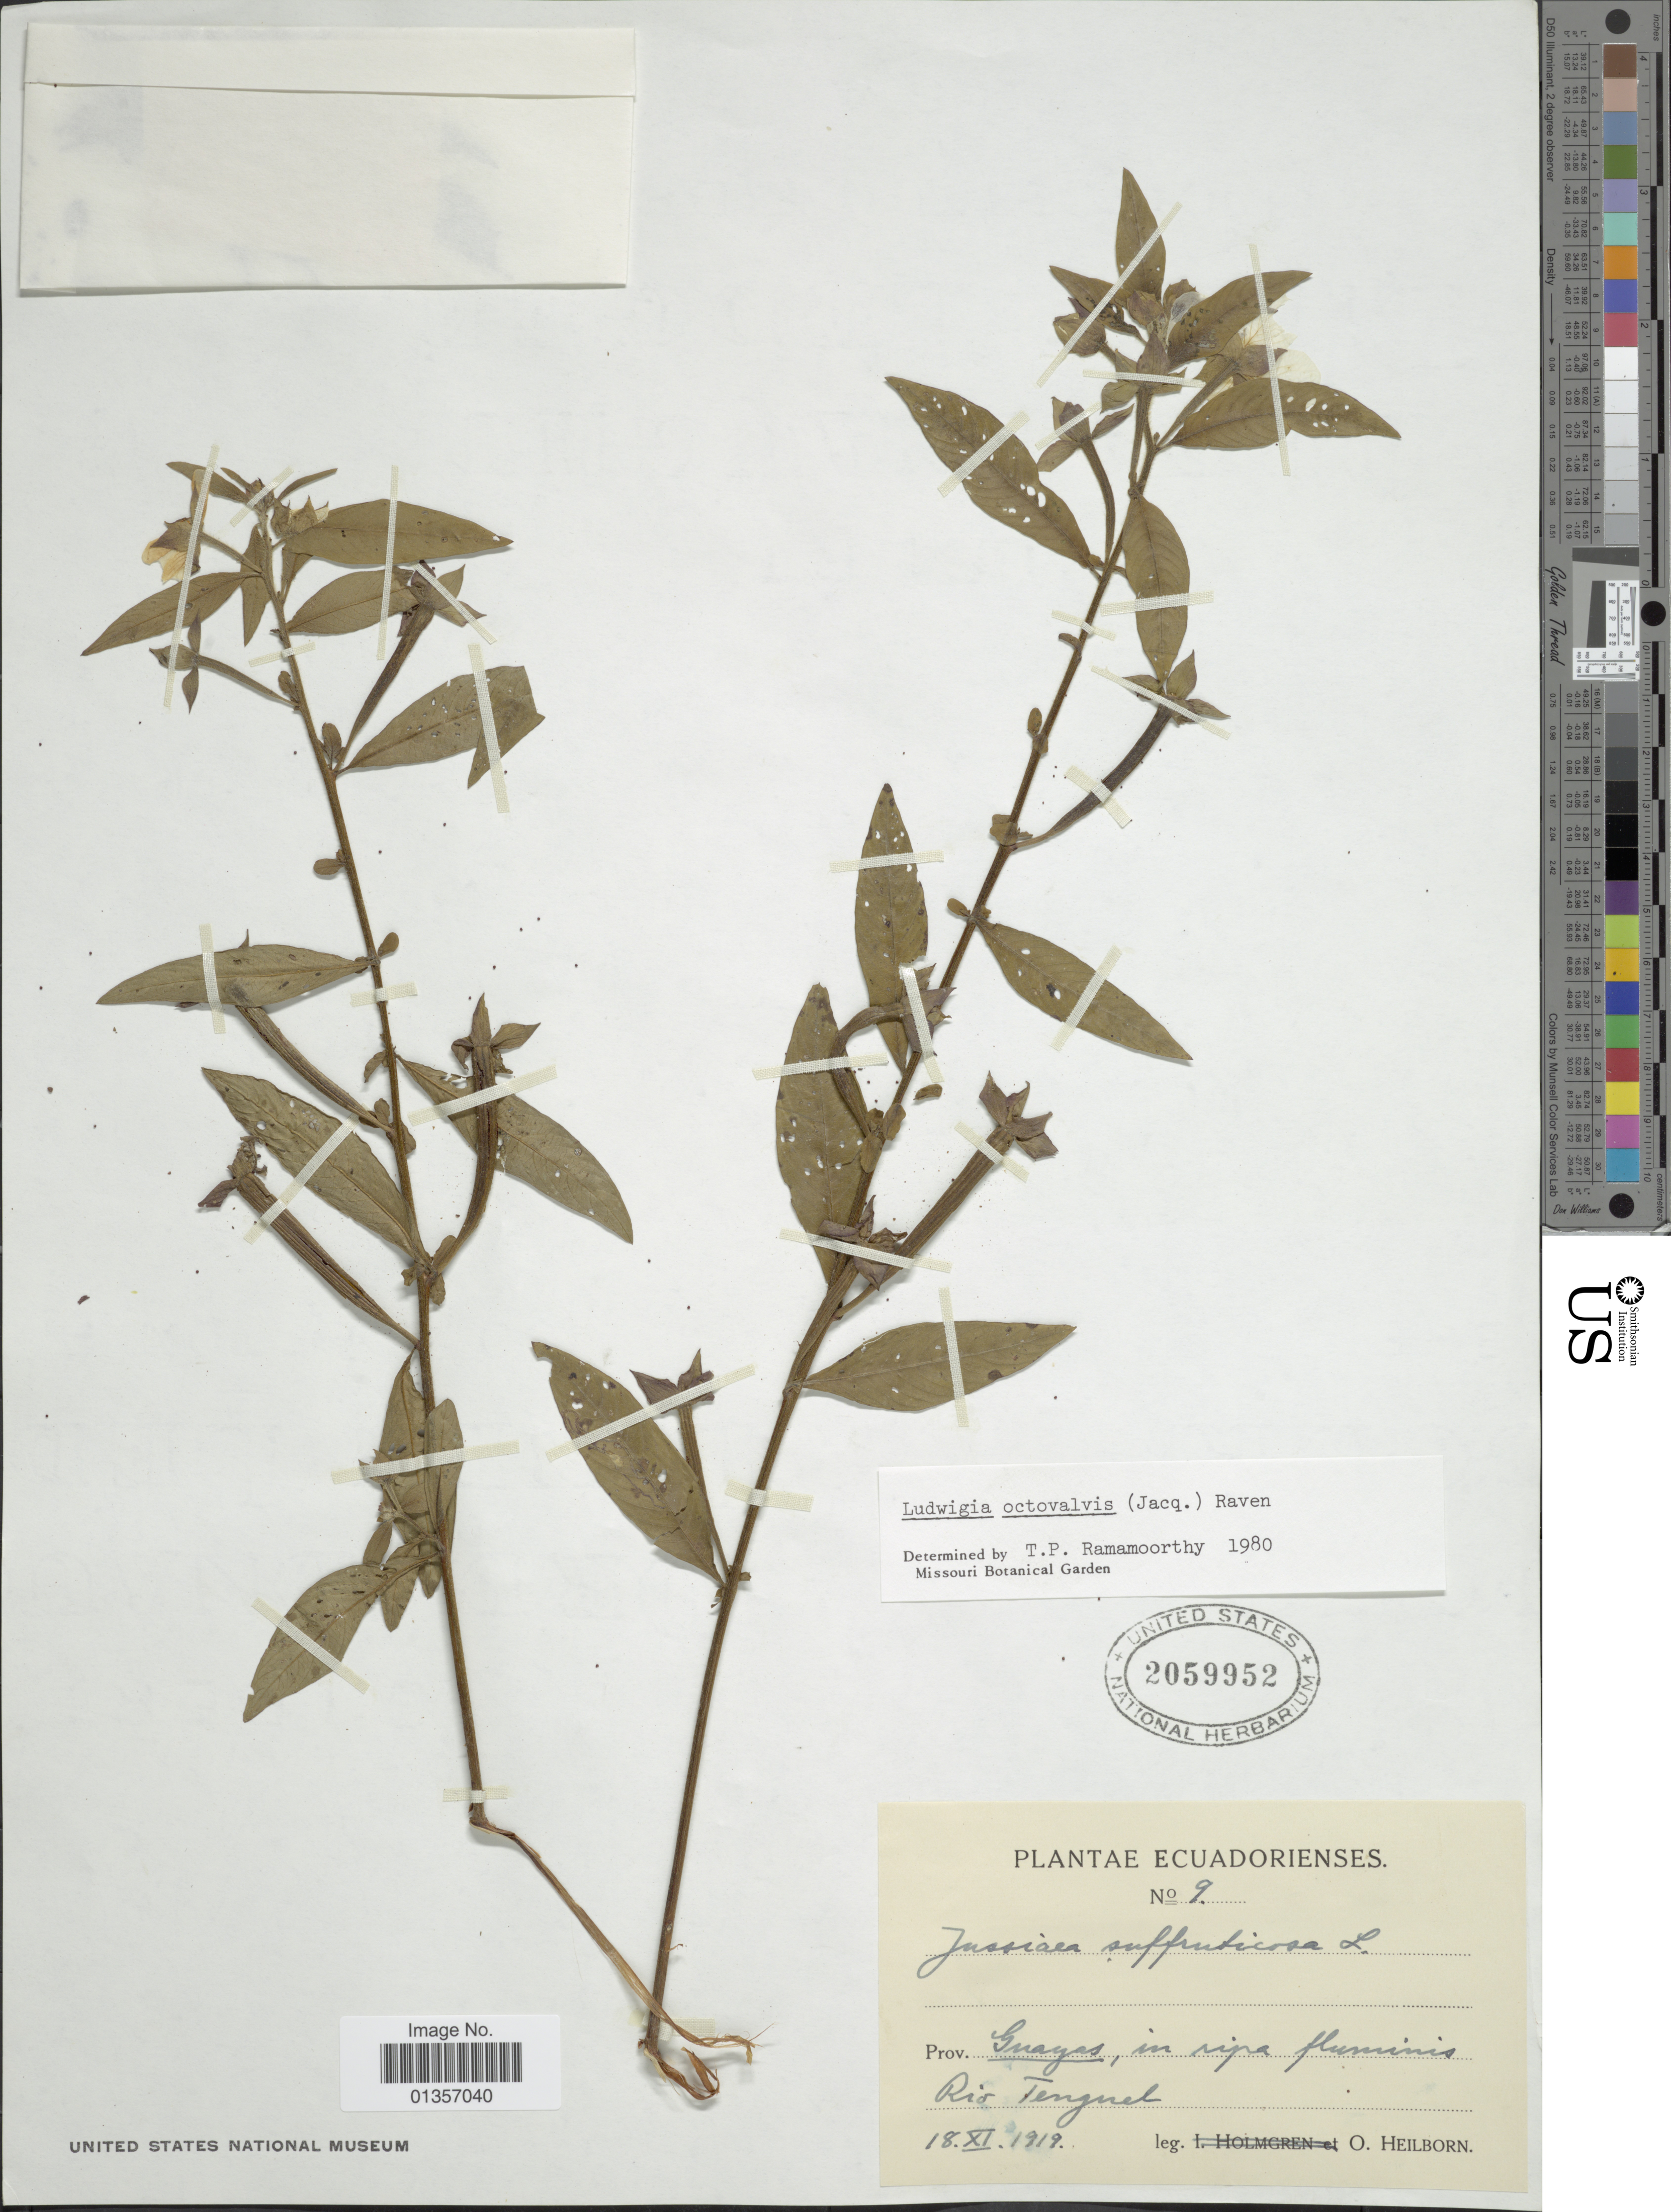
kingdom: Plantae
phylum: Tracheophyta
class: Magnoliopsida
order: Myrtales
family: Onagraceae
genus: Ludwigia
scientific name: Ludwigia octovalvis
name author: (Jacq.) P.H. Raven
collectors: O. Heilborn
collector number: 9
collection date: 1919-11-18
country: Ecuador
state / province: Guayas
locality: In ripa fluminis Rio Tenguel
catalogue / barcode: US 2059952